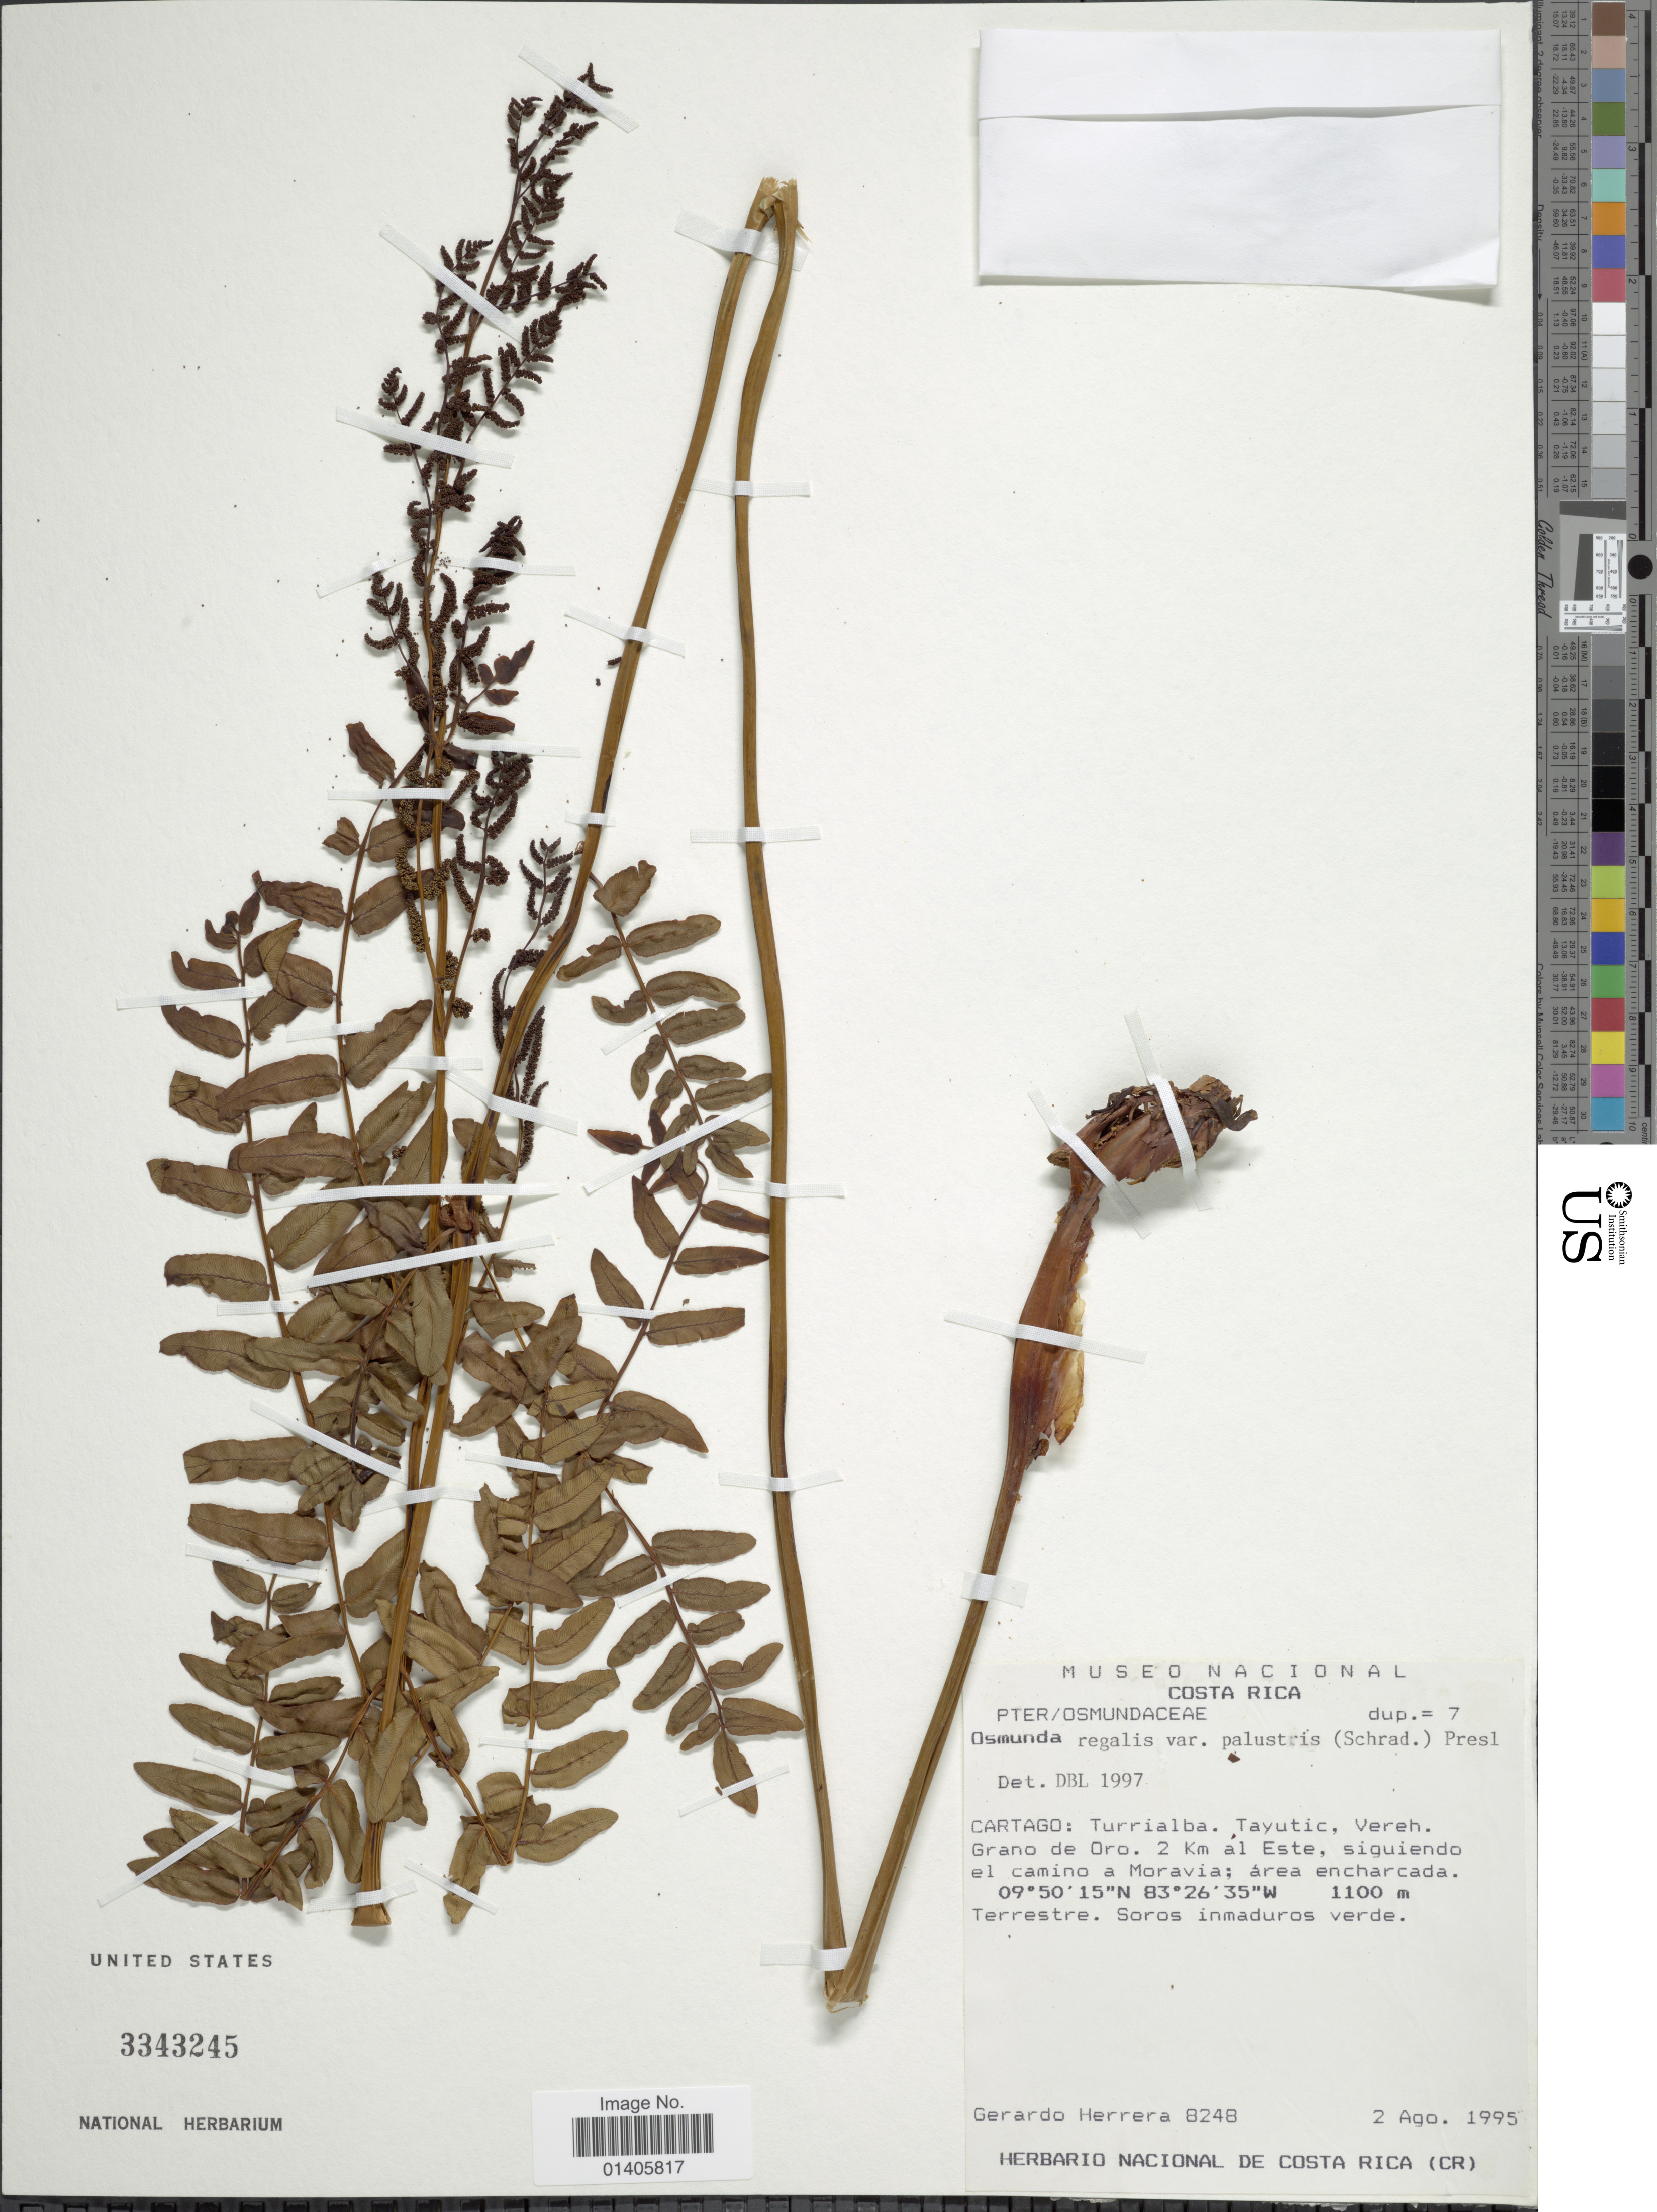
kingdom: Plantae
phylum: Tracheophyta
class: Polypodiopsida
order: Osmundales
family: Osmundaceae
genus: Osmunda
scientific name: Osmunda regalis var. palustris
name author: (Schrad.) C. Chr. ex Angely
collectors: G. Herrera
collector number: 8248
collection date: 1995-08-02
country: Costa Rica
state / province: Cartago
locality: Turrialba, Tayutic, Vereh. Grano de Oro. 2 Km al Este, siguiendo el camino a Moravia; área encharcada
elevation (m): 1100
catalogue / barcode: US 3343245